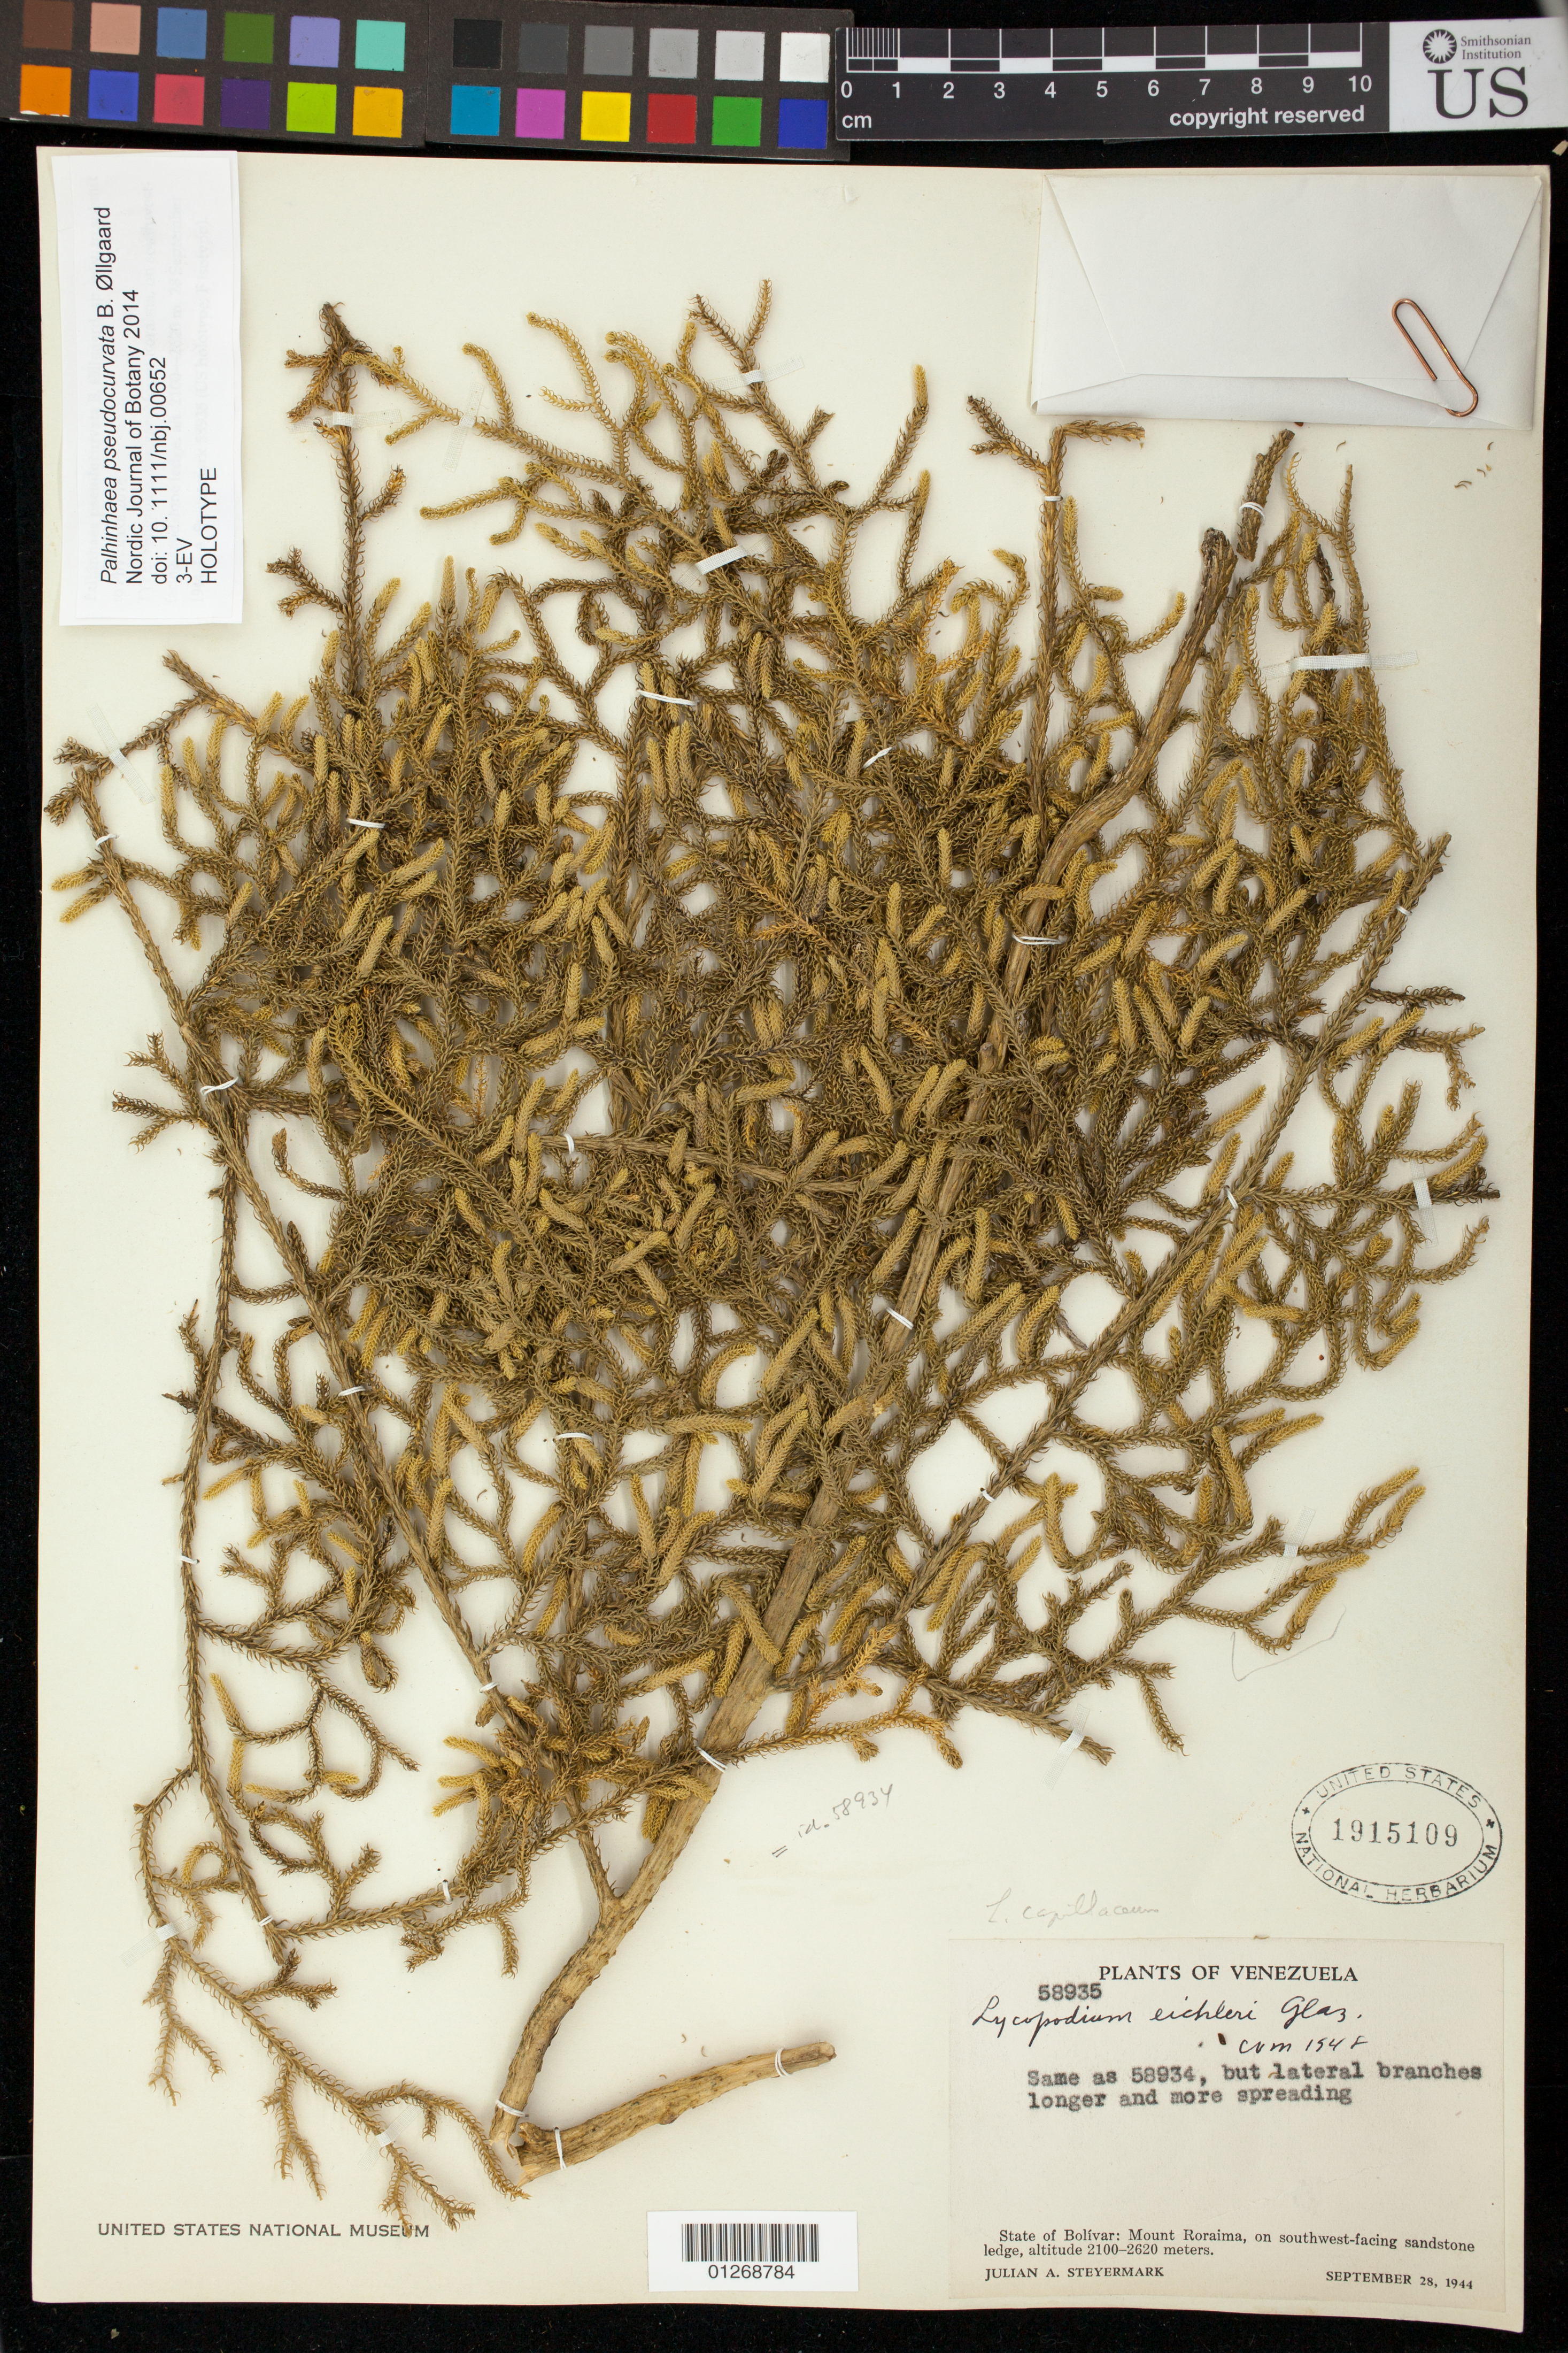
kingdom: Plantae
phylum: Tracheophyta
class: Lycopodiopsida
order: Lycopodiales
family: Lycopodiaceae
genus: Palhinhaea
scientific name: Palhinhaea pseudocurvata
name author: B. Øllg.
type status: Holotype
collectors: J. Steyermark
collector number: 58935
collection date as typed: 28 Sep 1944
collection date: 1944-09-28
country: Venezuela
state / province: Bolivar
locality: State of Bolívar: Mount Roraima, on southwest-facing sandstone ledge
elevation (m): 2100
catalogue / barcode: US 1915109